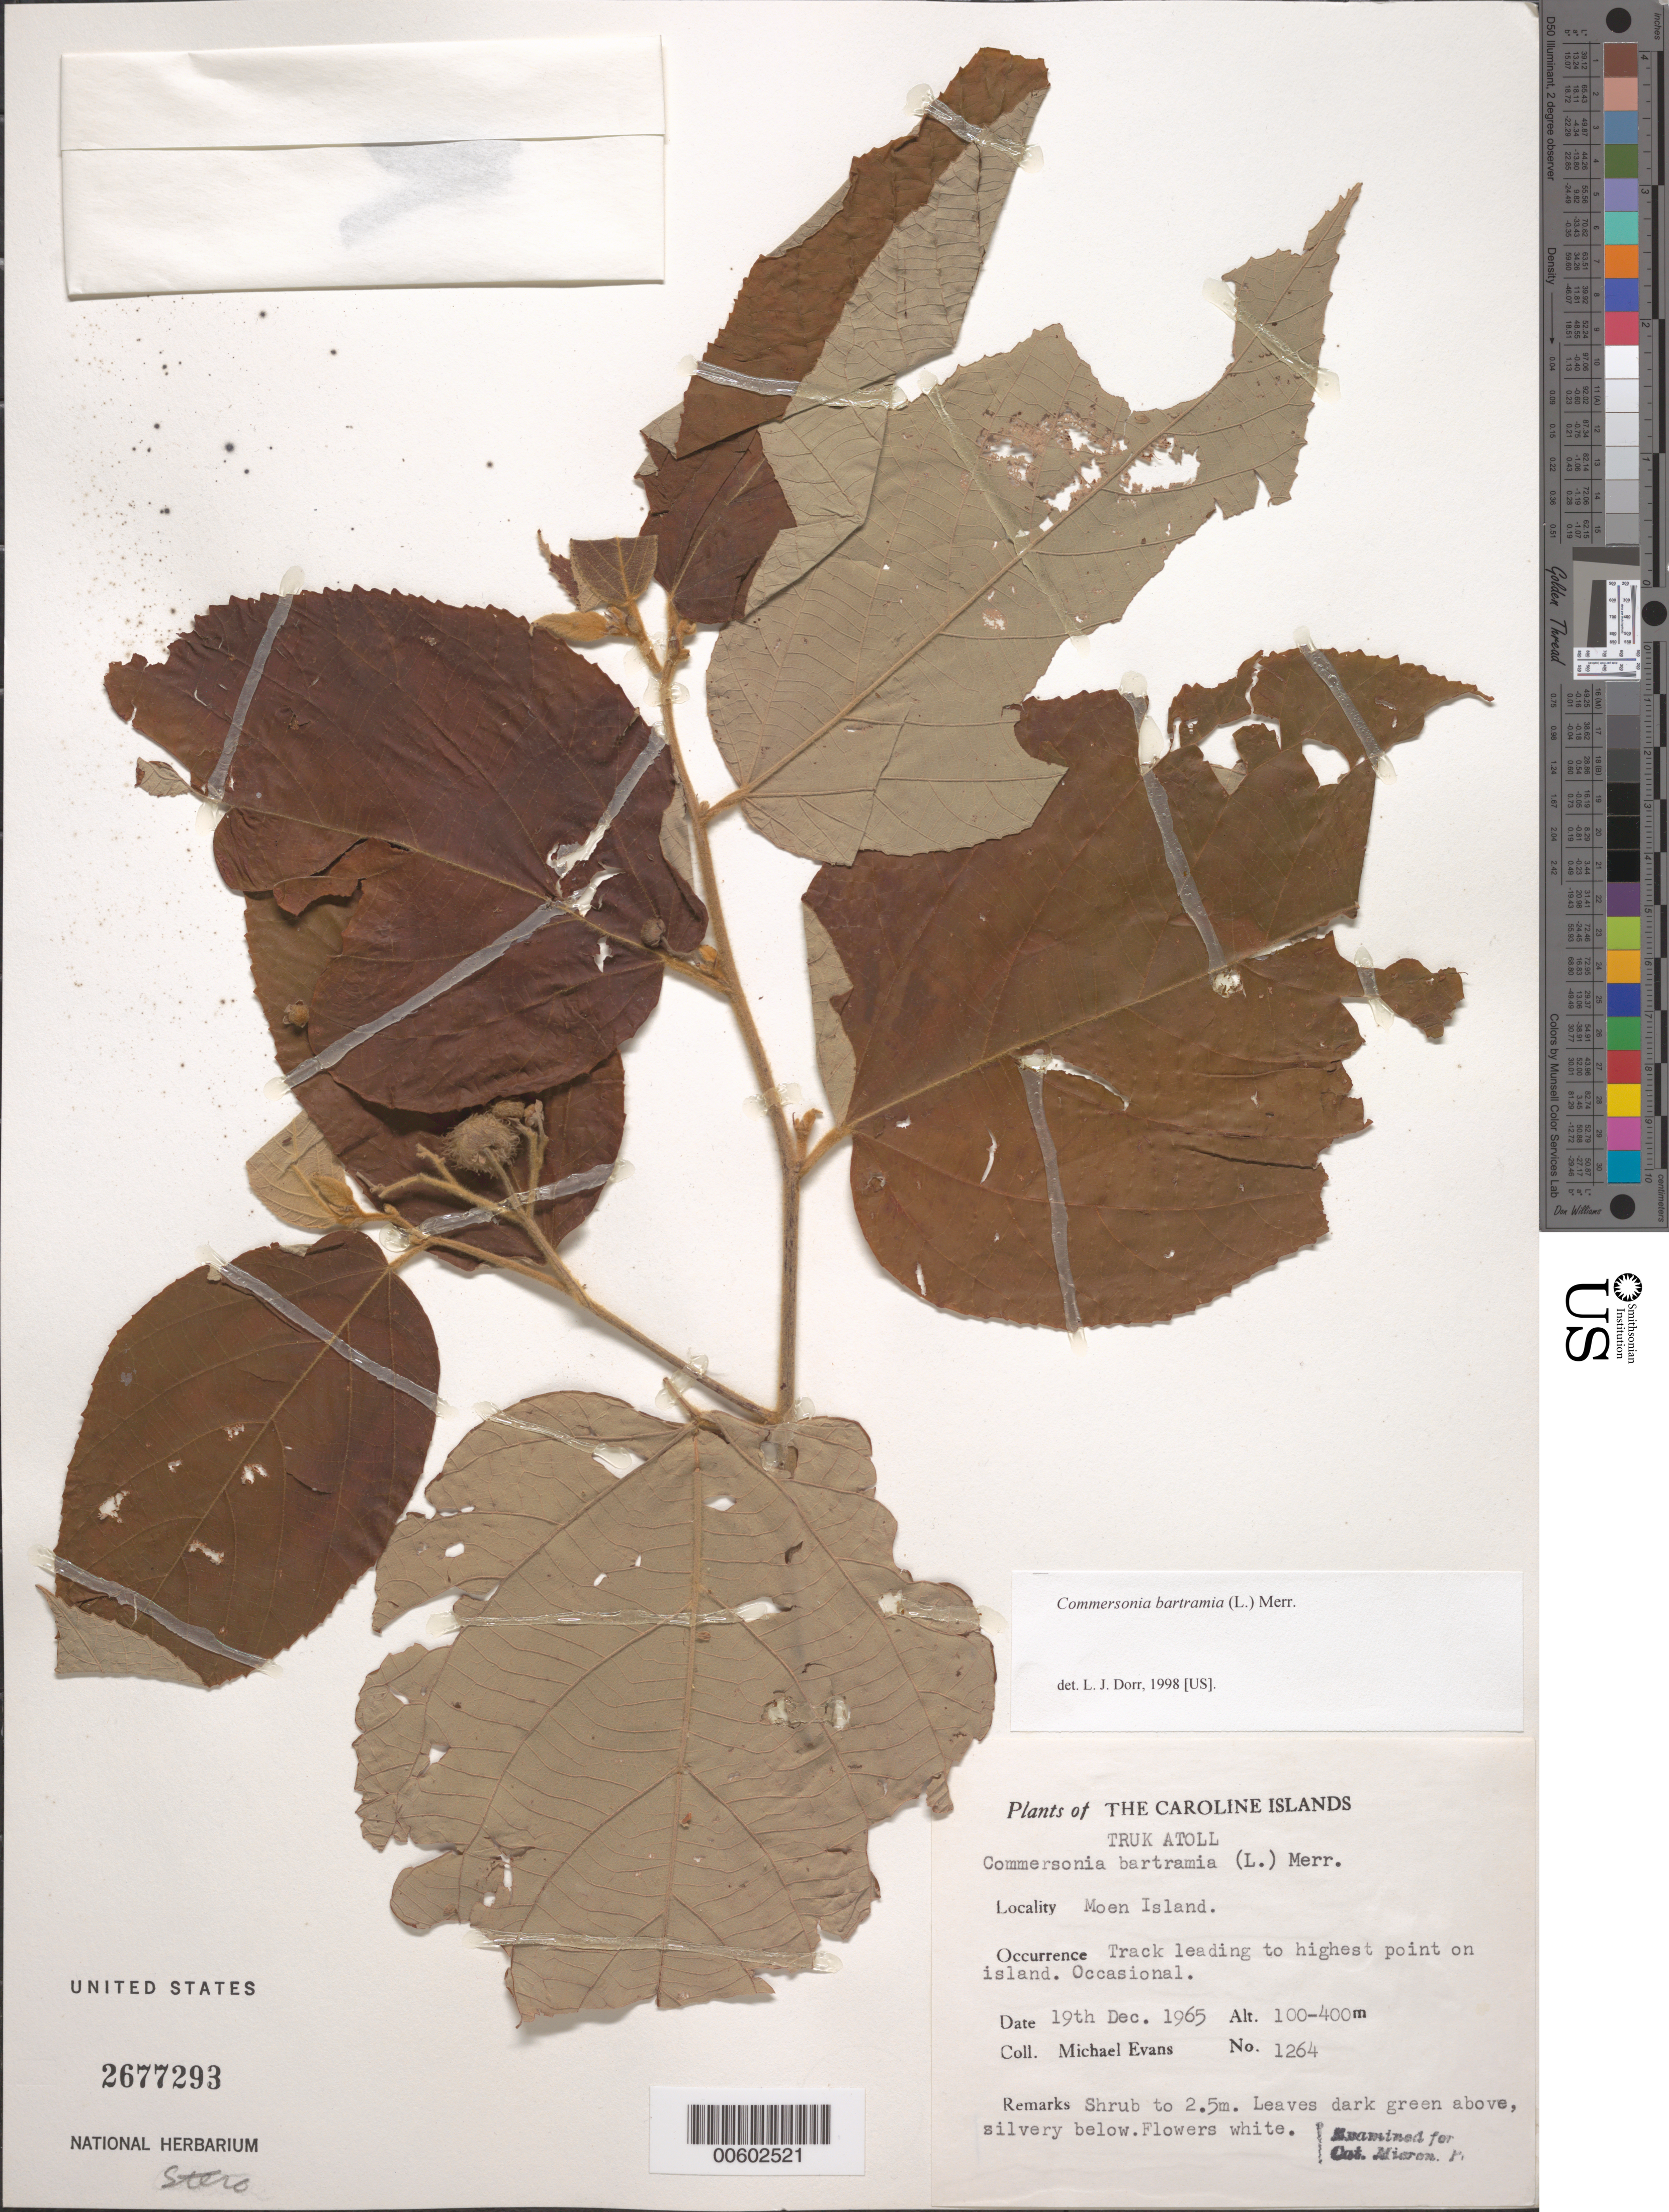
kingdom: Plantae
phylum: Tracheophyta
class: Magnoliopsida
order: Malvales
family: Malvaceae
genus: Commersonia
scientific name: Commersonia bartramia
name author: (L.) Merr.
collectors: M. Evans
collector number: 1264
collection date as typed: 19 Dec 1965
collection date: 1965-12-19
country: Micronesia, Federated States of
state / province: Truk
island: Moen [Wono]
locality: Truk Atoll. Track leading to the highert point on the island. [Moen I. = Weno I.; Chuuk = Truk] [Truk Is.]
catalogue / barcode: US 2677293